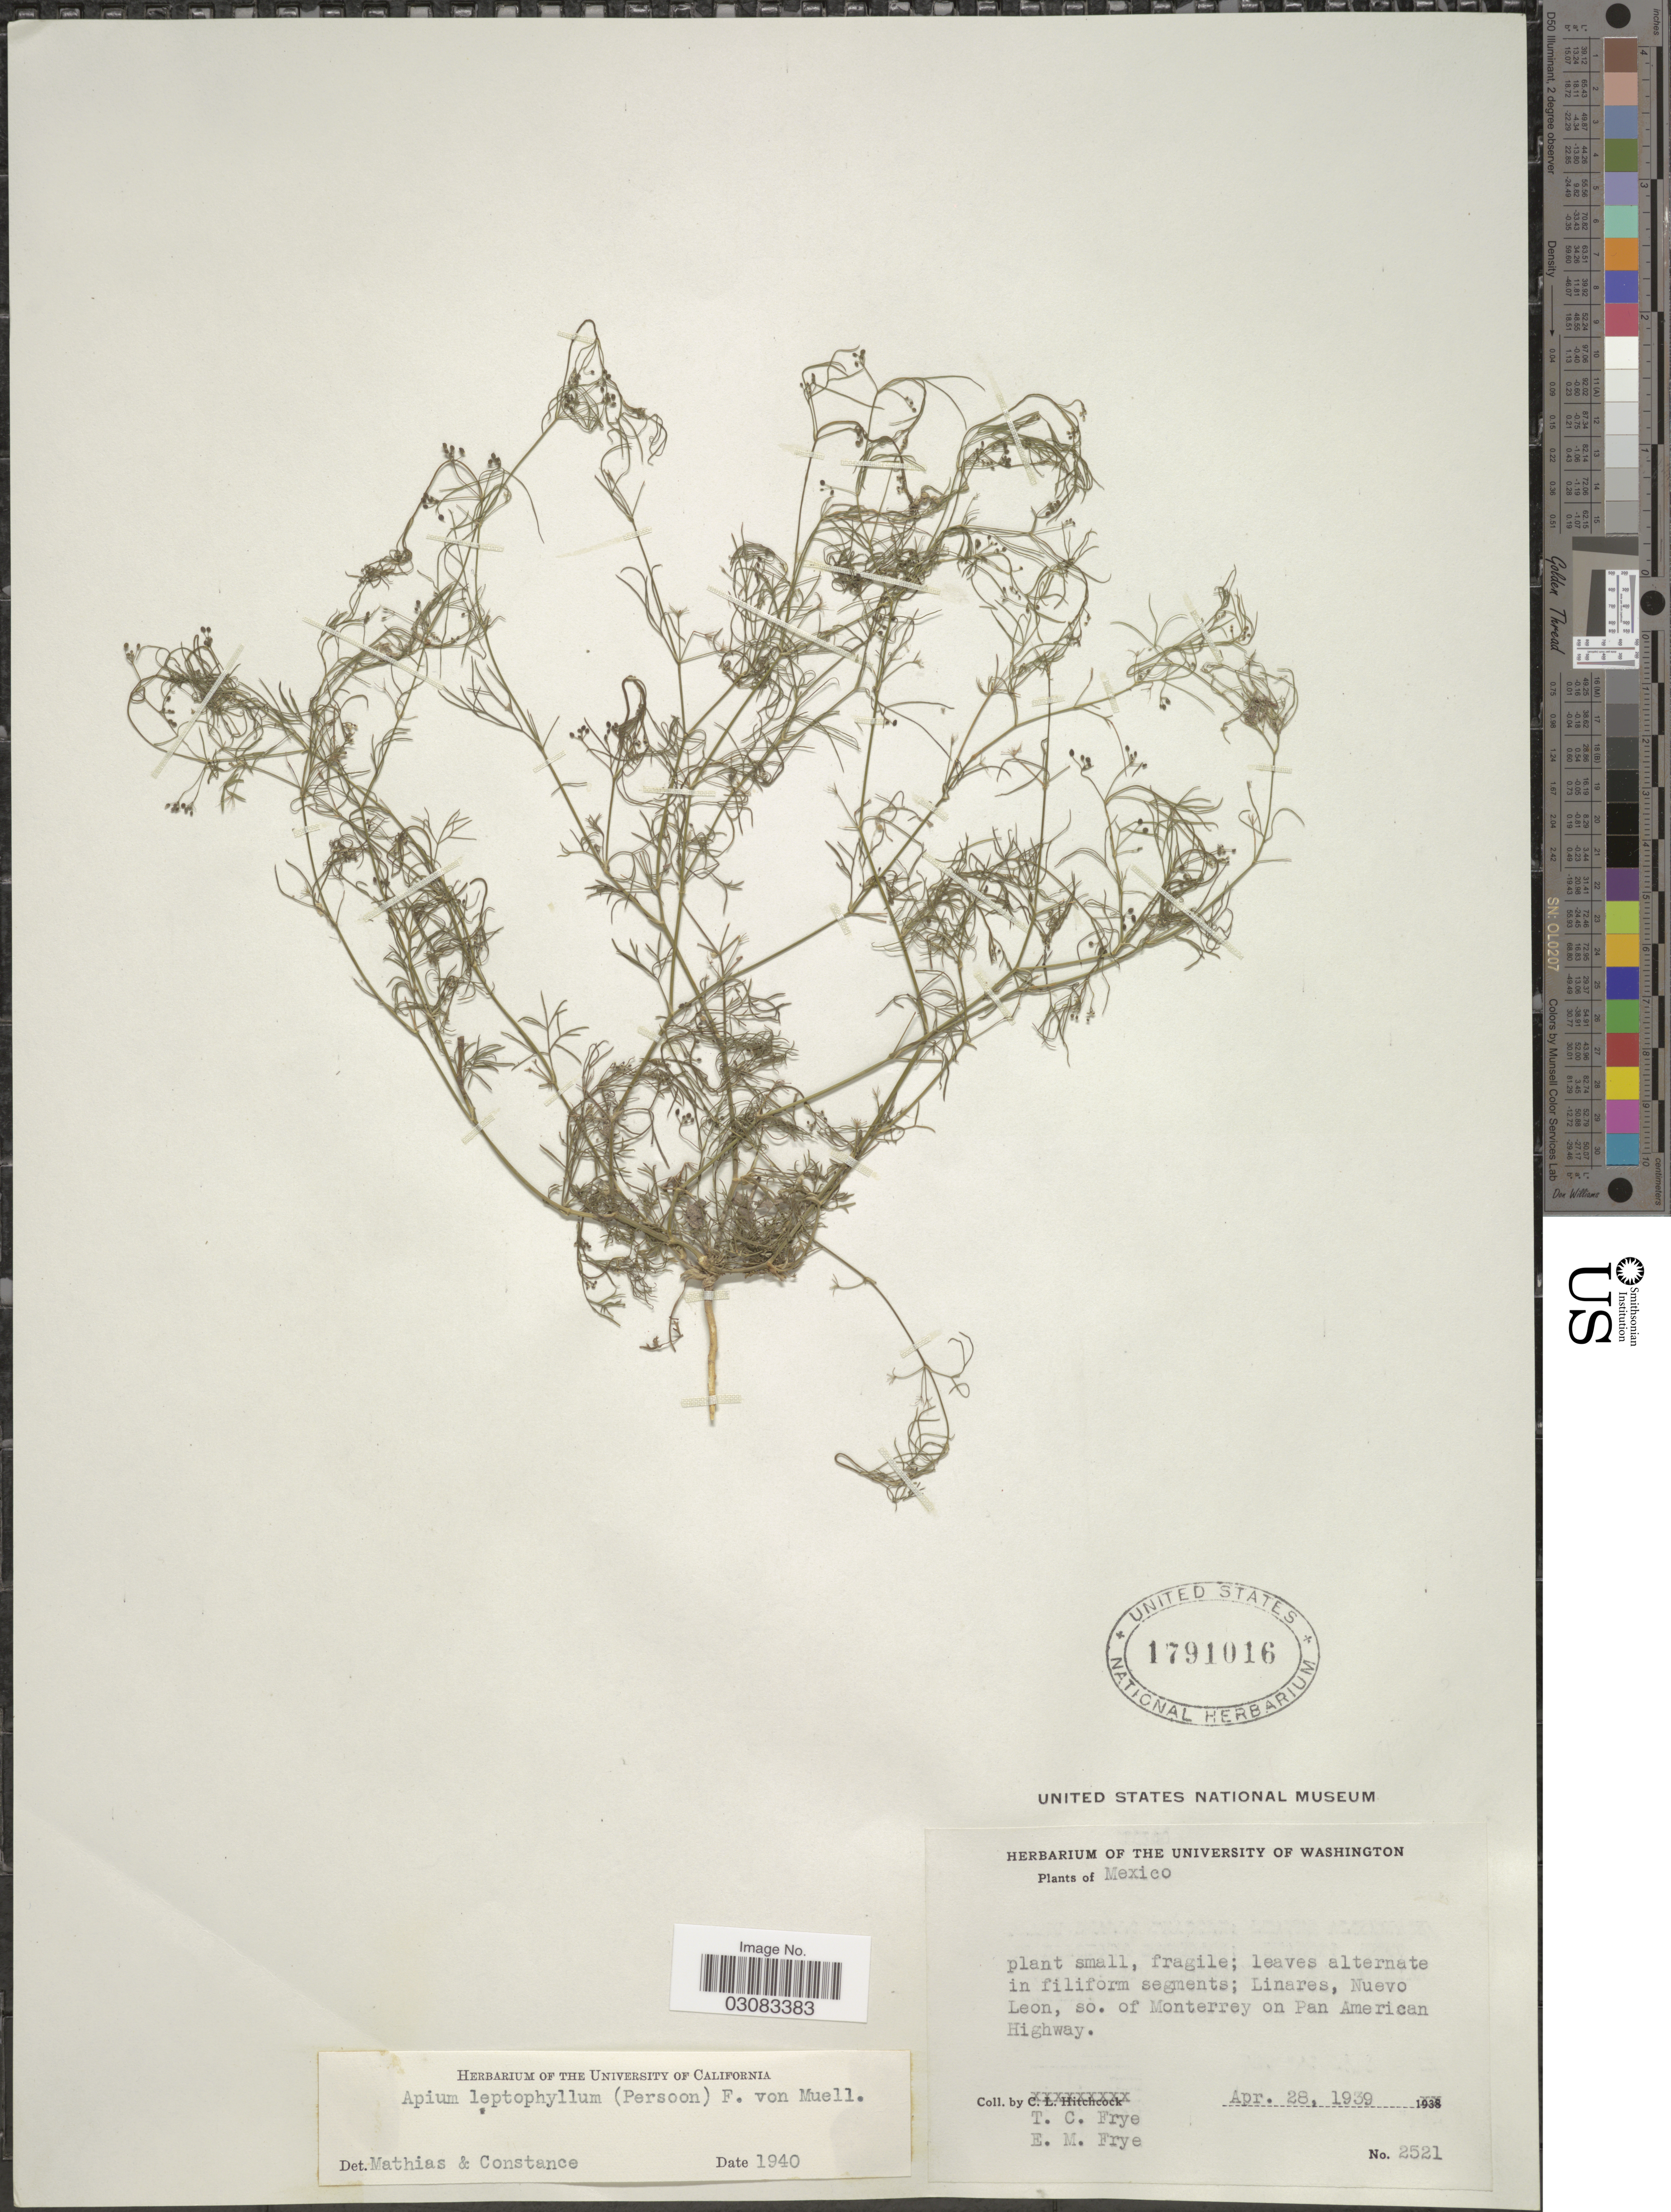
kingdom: Plantae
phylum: Tracheophyta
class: Magnoliopsida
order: Apiales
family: Apiaceae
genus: Cyclospermum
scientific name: Cyclospermum leptophyllum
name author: (Pers.) Sprague ex Britton & P. Wilson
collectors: T. C. Frye & E. Frye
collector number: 2521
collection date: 1939-04-28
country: Mexico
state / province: Nuevo León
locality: Linares, so. of Monterrey on Pan American Highway.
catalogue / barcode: US 1791016